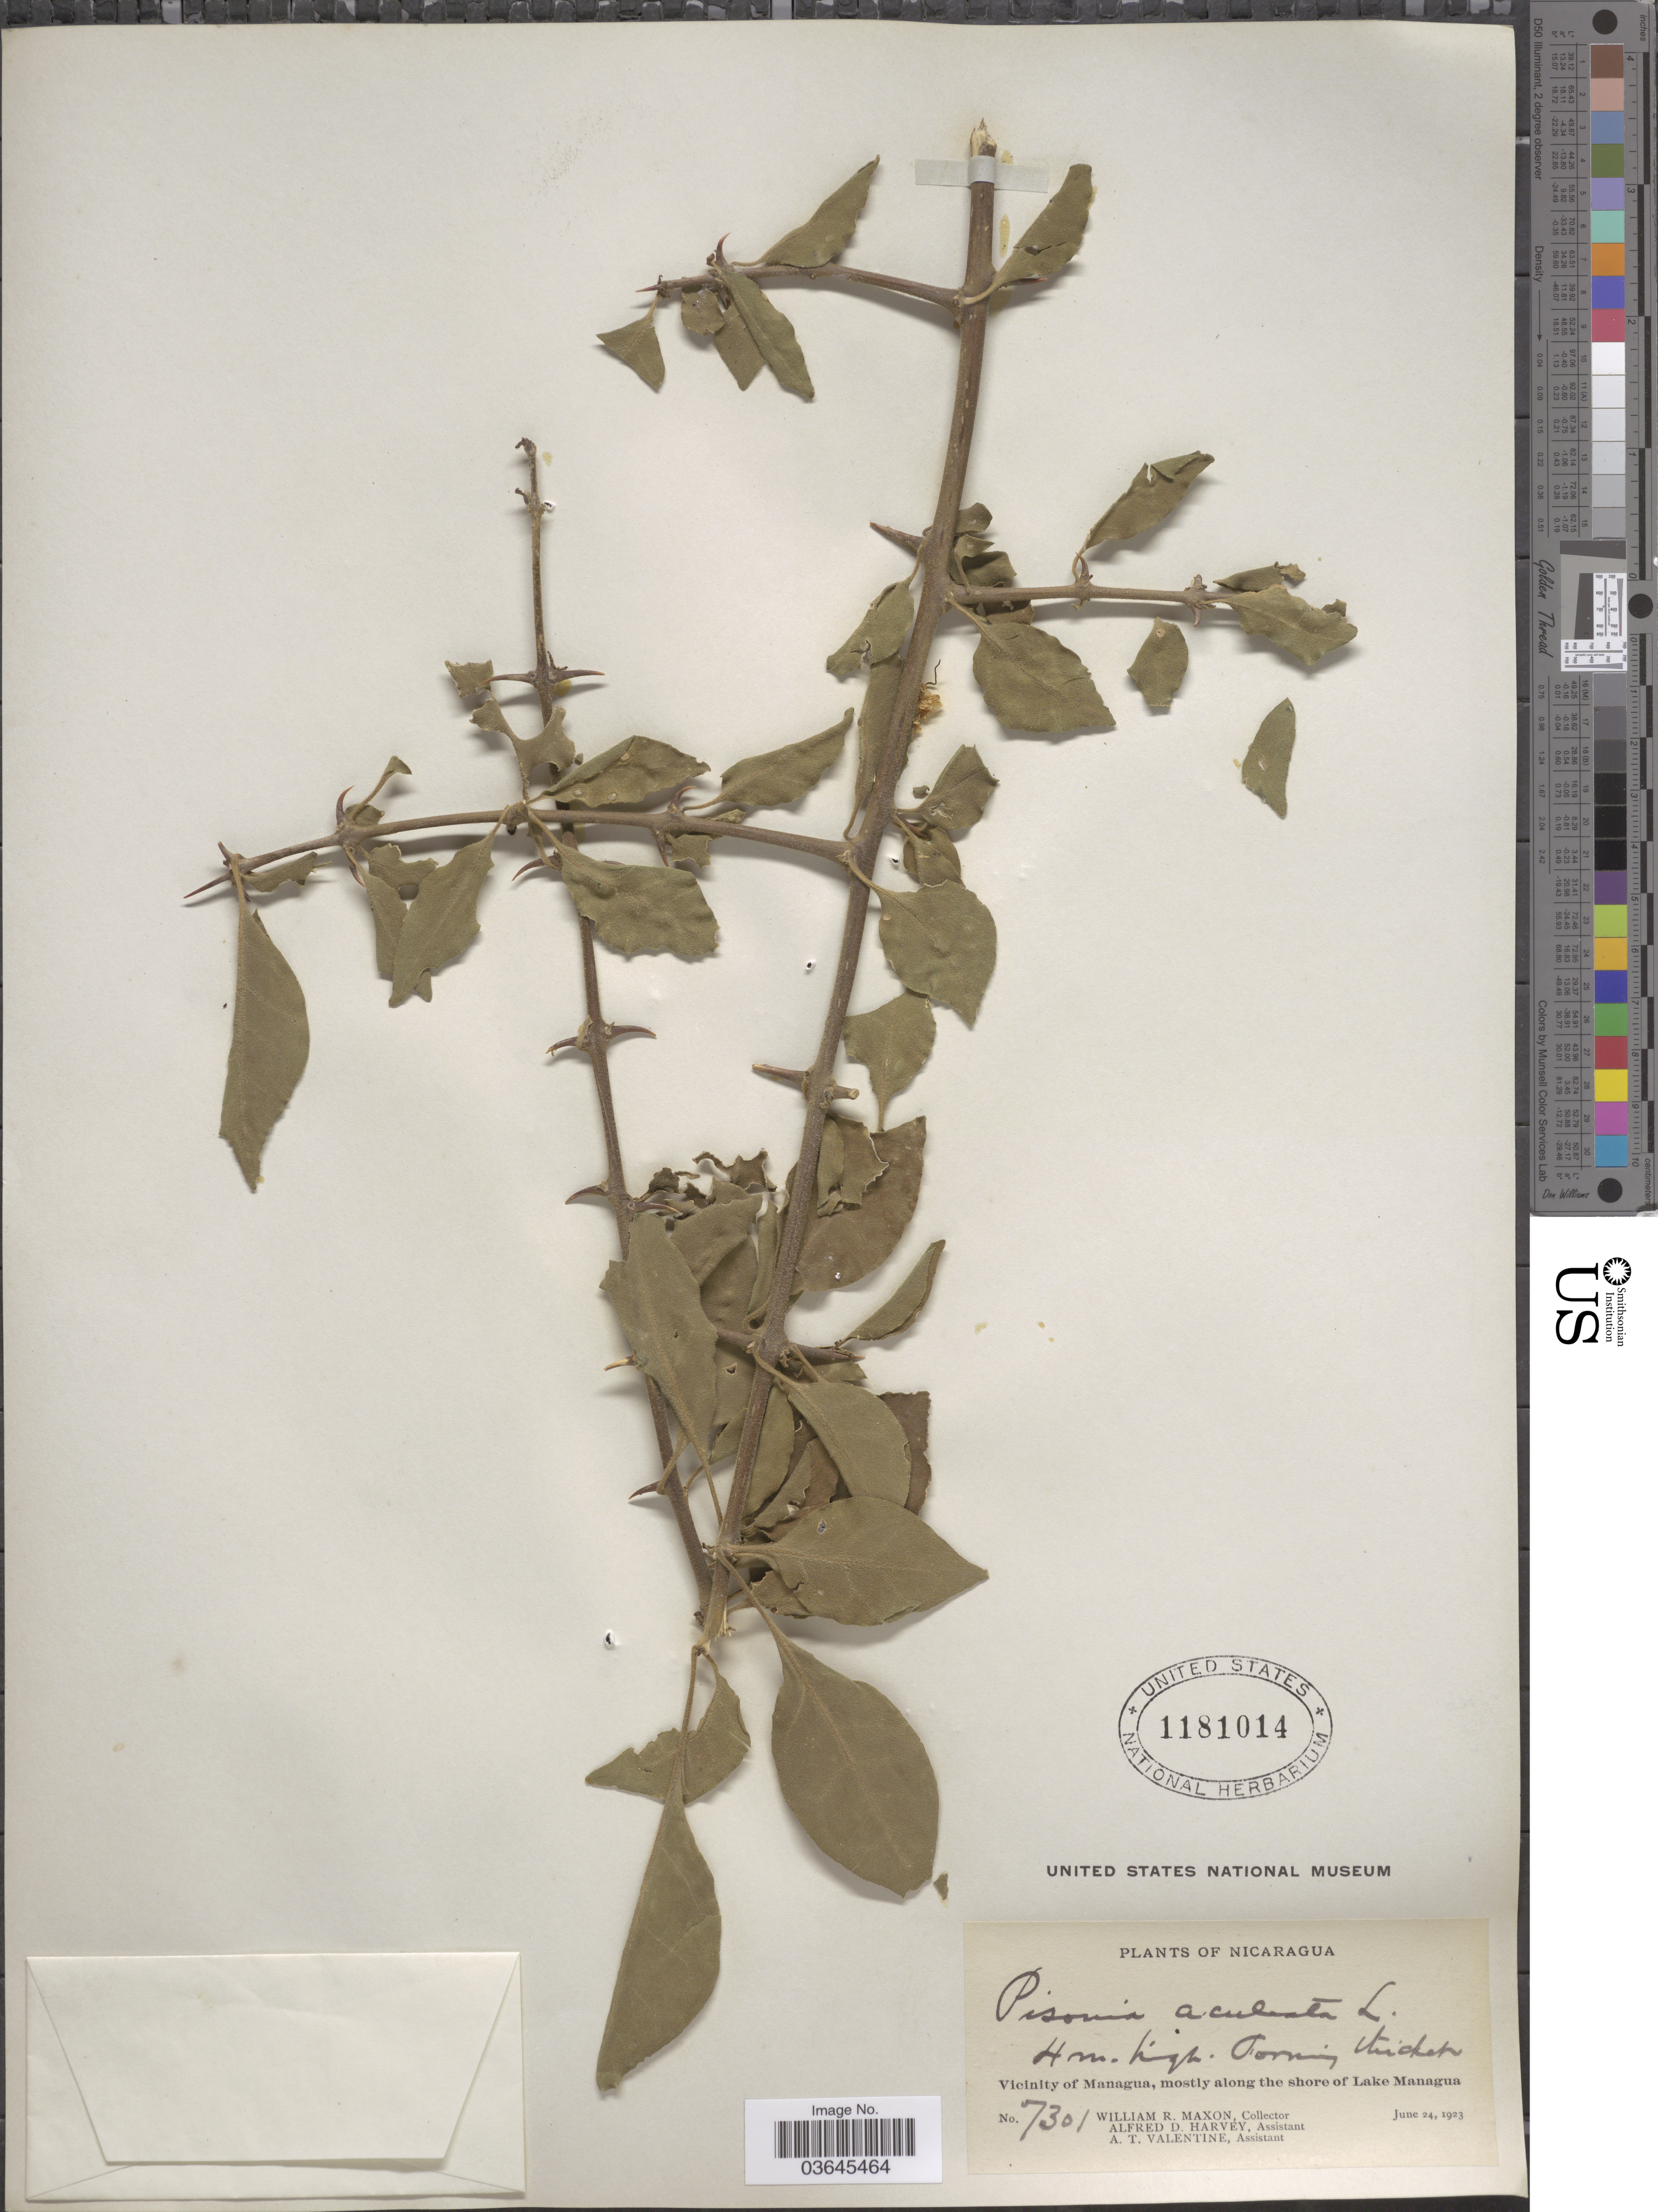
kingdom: Plantae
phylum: Tracheophyta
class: Magnoliopsida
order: Caryophyllales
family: Nyctaginaceae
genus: Pisonia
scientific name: Pisonia aculeata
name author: L.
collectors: W. R. Maxon, A. D. Harvey & A. Valentine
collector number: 7301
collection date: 1923-06-24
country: Nicaragua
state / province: Managua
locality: Vicinity of Managua, mostly along the shore of Lake Managua.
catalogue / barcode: US 1181014